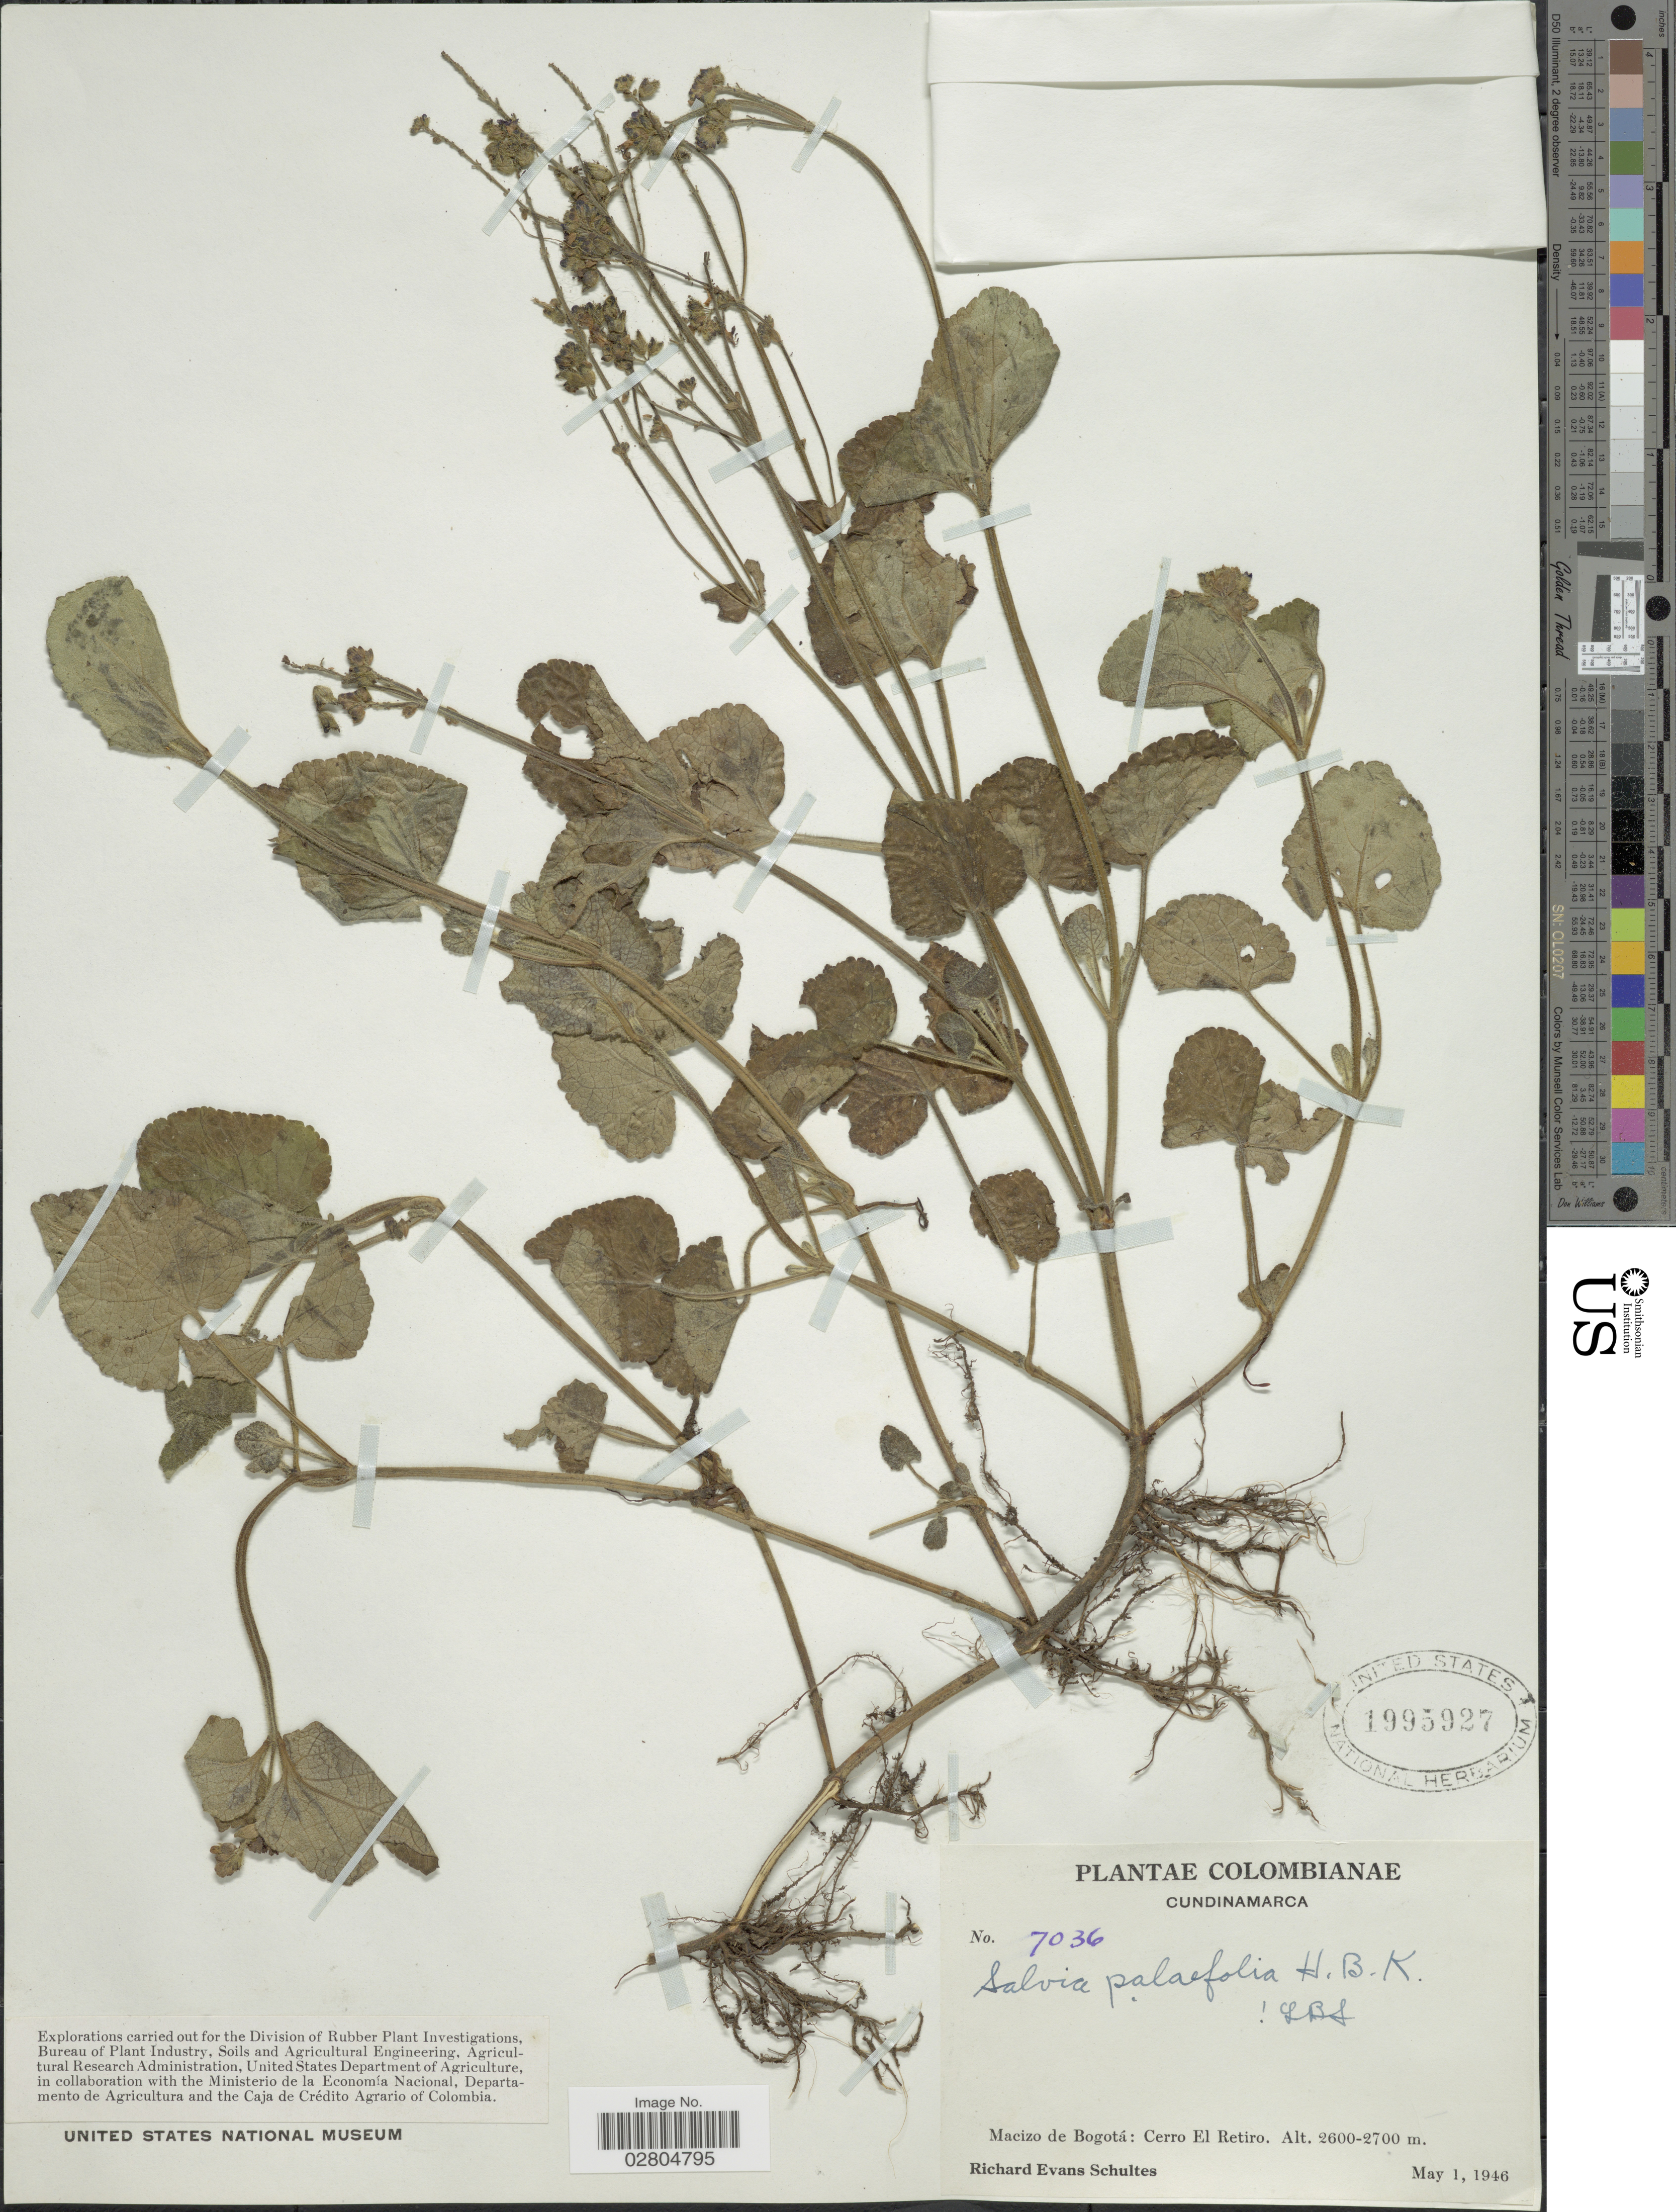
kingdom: Plantae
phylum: Tracheophyta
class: Magnoliopsida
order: Lamiales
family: Lamiaceae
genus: Salvia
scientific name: Salvia palifolia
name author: Kunth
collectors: R. E. Schultes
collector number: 7036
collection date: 1946-05-01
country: Colombia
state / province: Cundinamarca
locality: Macizo de Bogotá: Cerro El Retiro.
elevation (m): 2600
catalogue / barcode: US 1995927